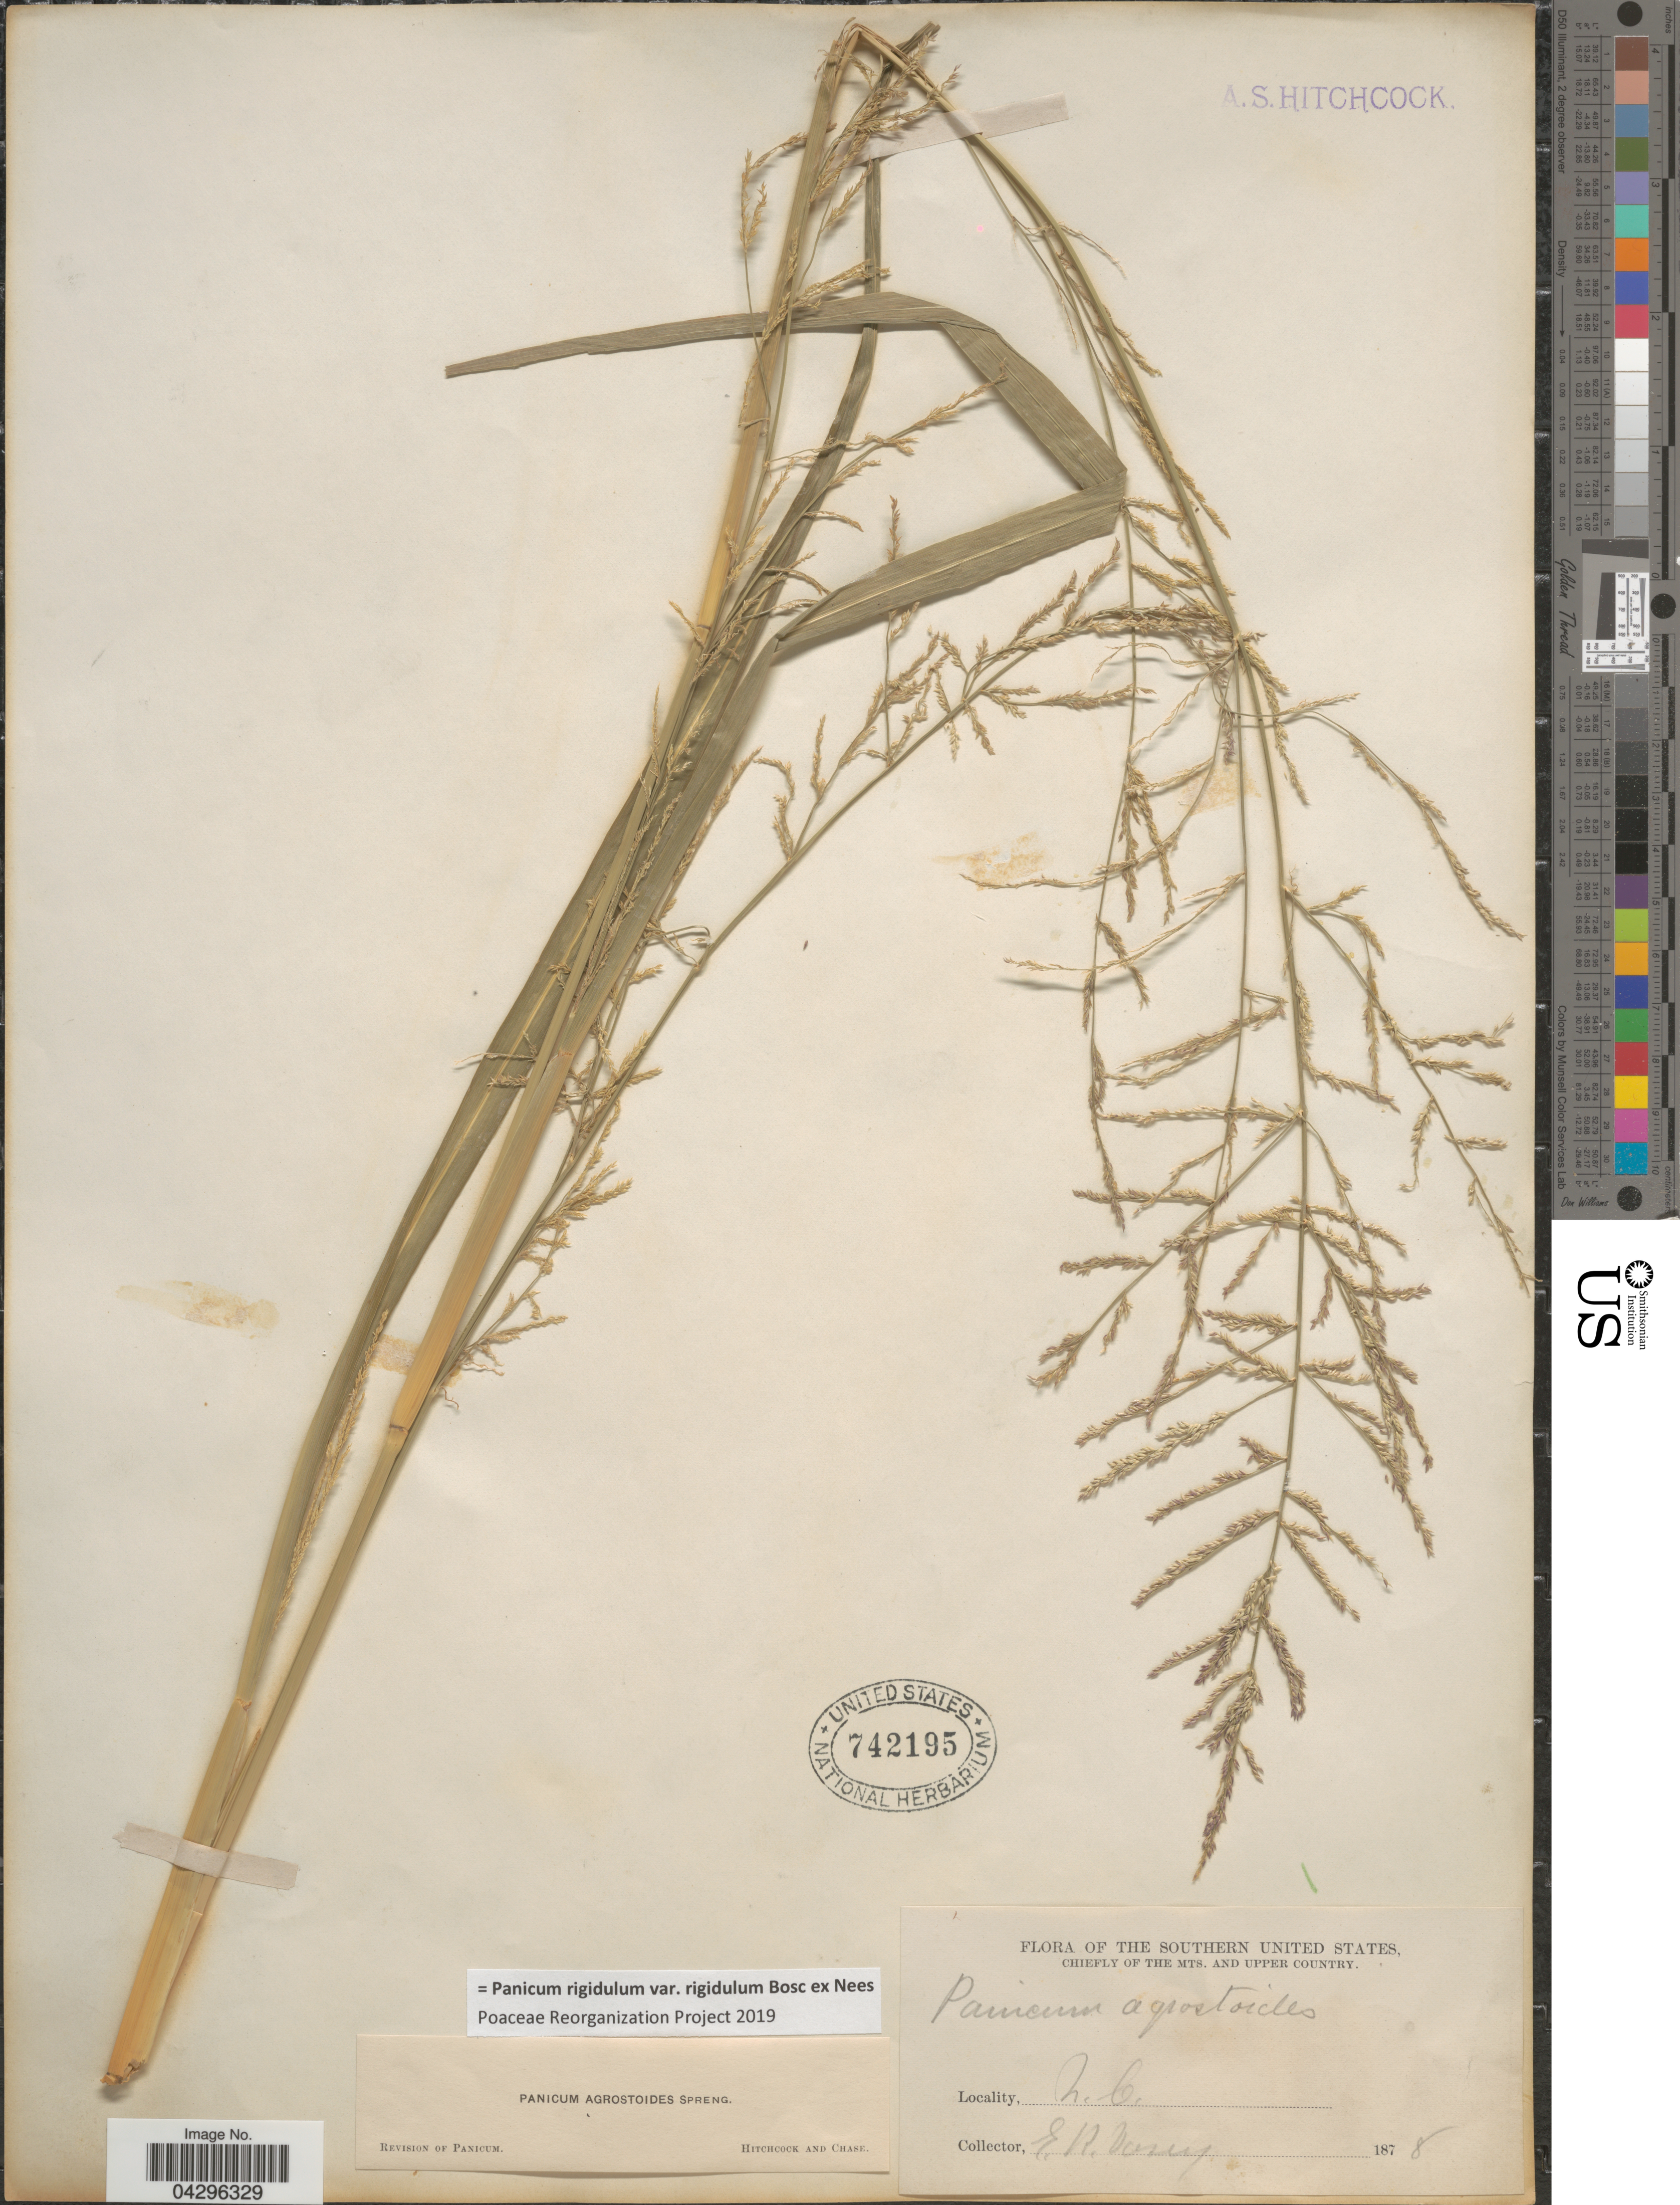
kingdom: Plantae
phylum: Tracheophyta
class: Liliopsida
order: Poales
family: Poaceae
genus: Panicum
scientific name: Panicum rigidulum var. rigidulum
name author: Bosc ex Nees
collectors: E. Vasey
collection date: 1878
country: United States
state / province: North Carolina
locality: The Southern United States.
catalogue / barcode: US 742195